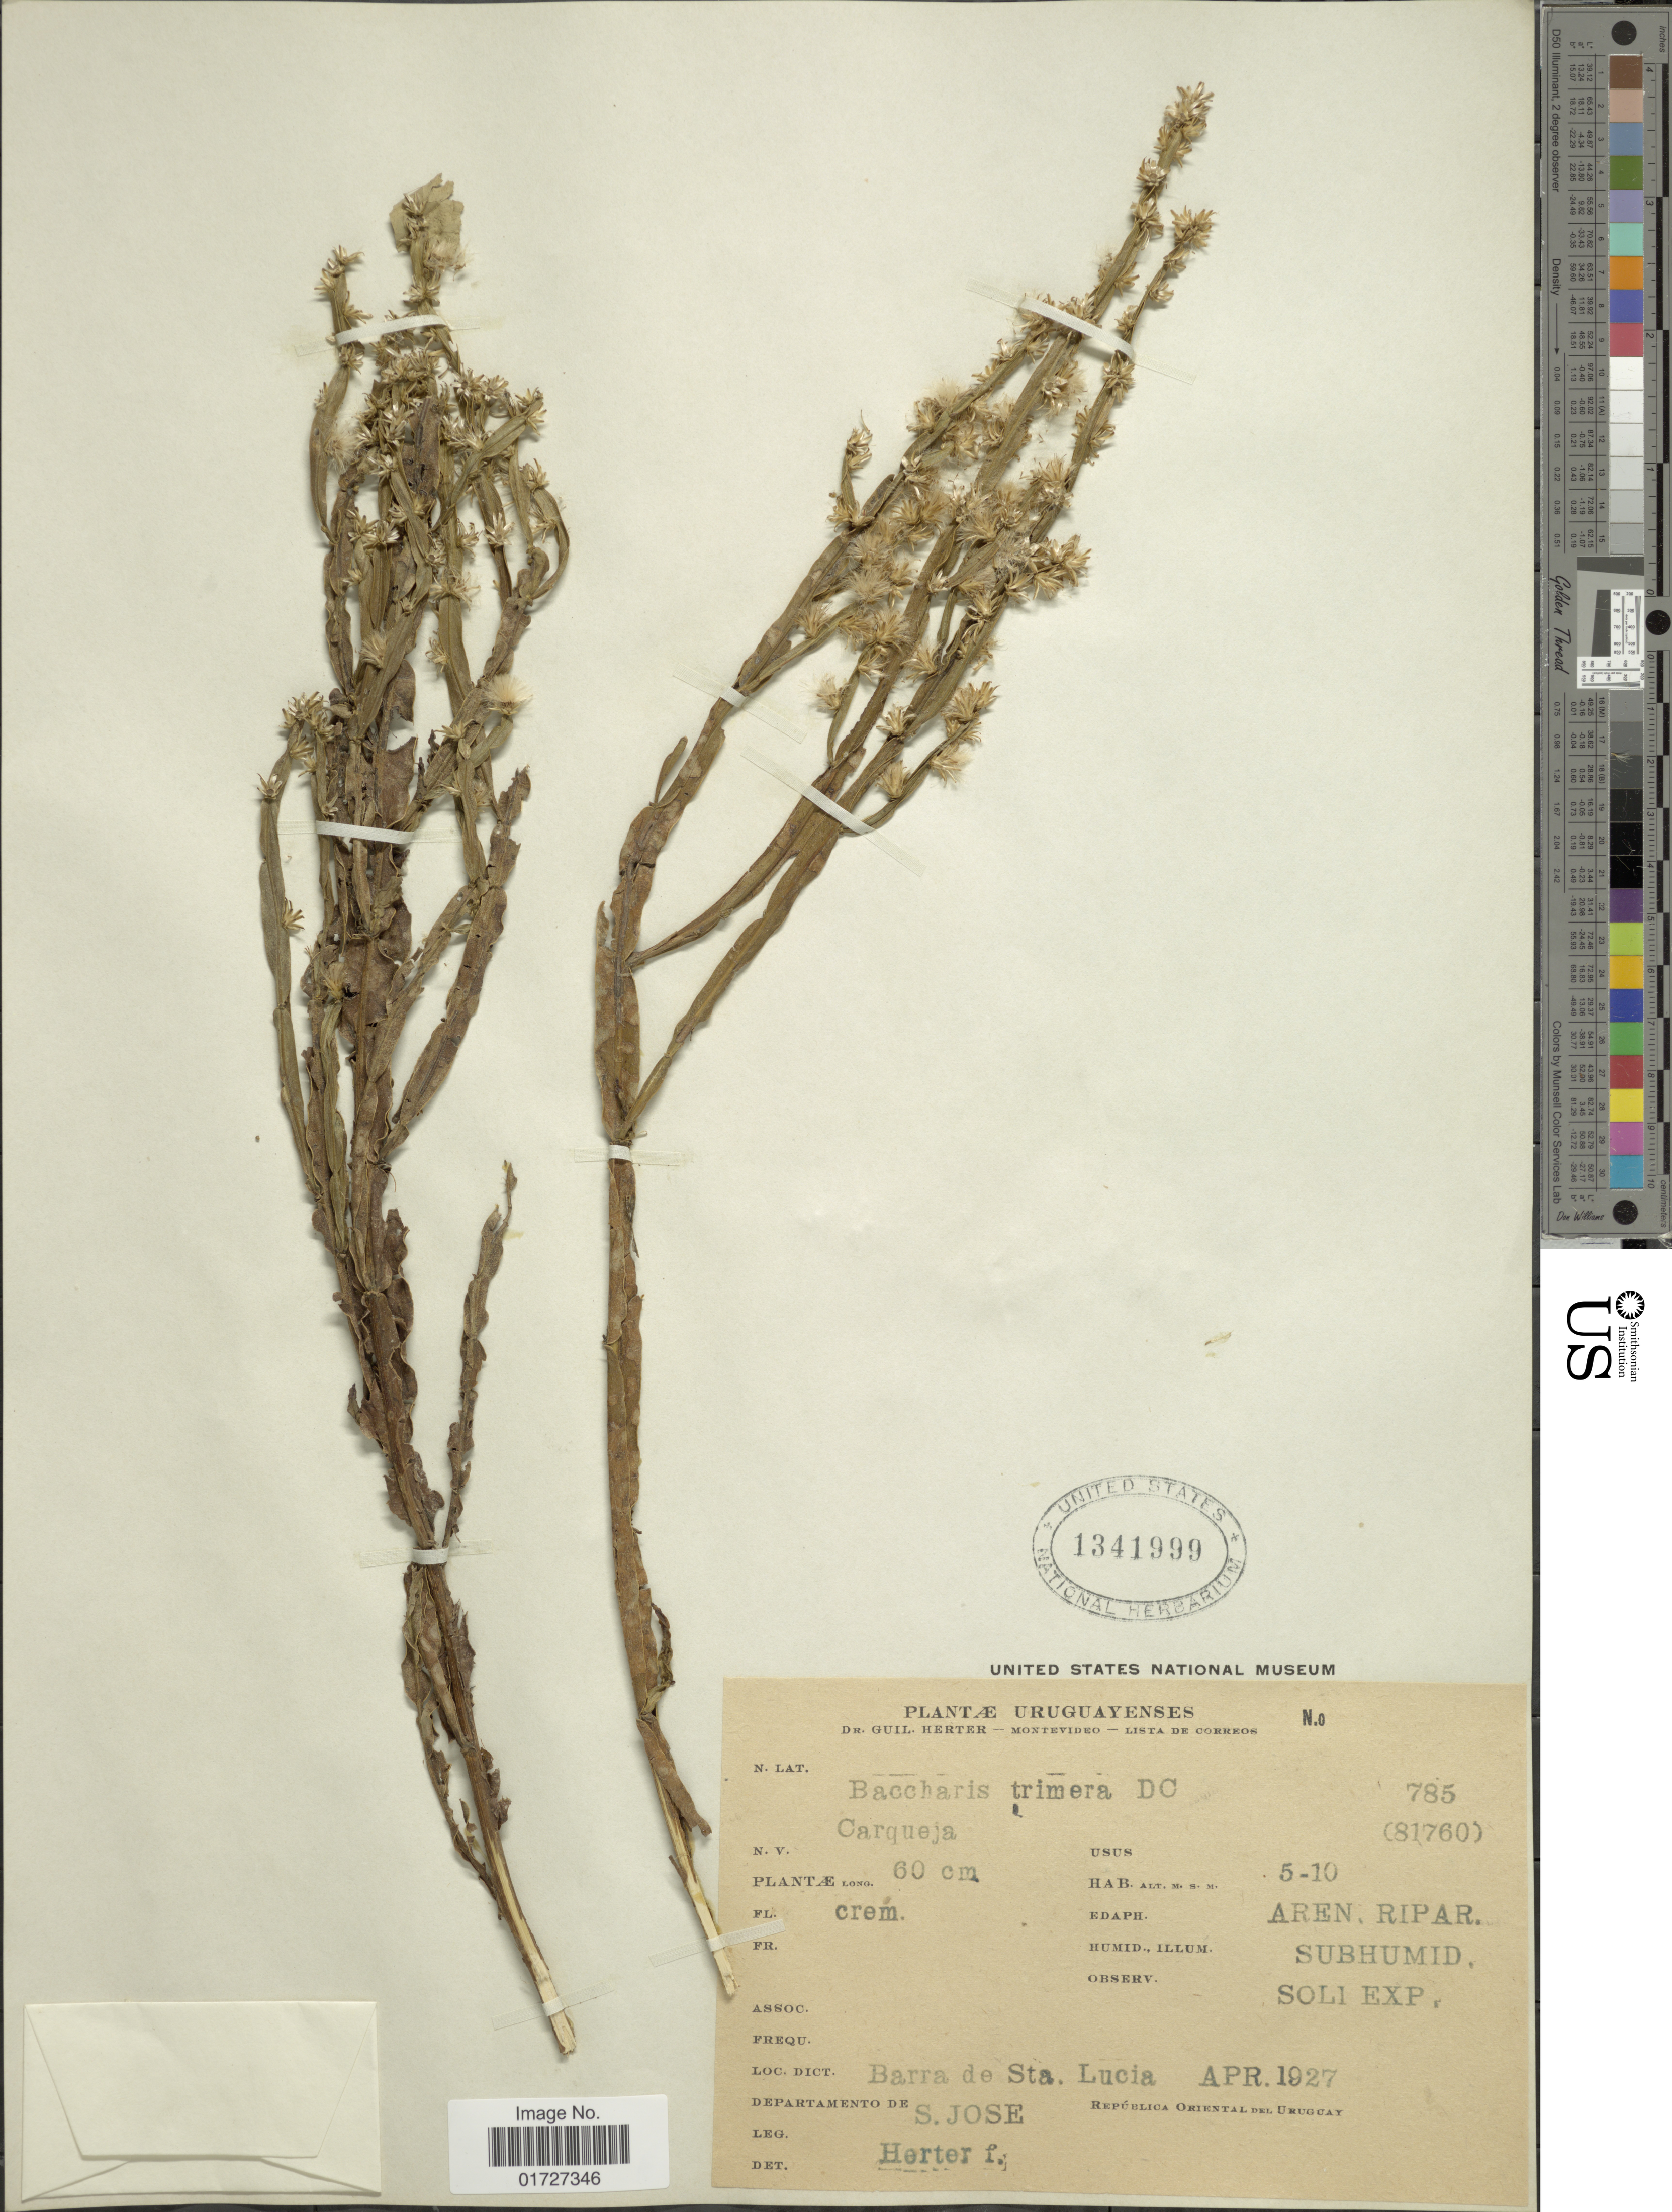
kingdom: Plantae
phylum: Tracheophyta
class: Magnoliopsida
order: Asterales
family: Asteraceae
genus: Baccharis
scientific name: Baccharis genistelloides var. trimera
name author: (Less.) Baker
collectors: G. Herter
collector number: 785/81760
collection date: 1927-04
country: Uruguay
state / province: San Jose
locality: Barra de Sta. Lucia, departamento de S. Jose, Republica Oriental del Uruguay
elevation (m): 5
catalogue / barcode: US 1341999